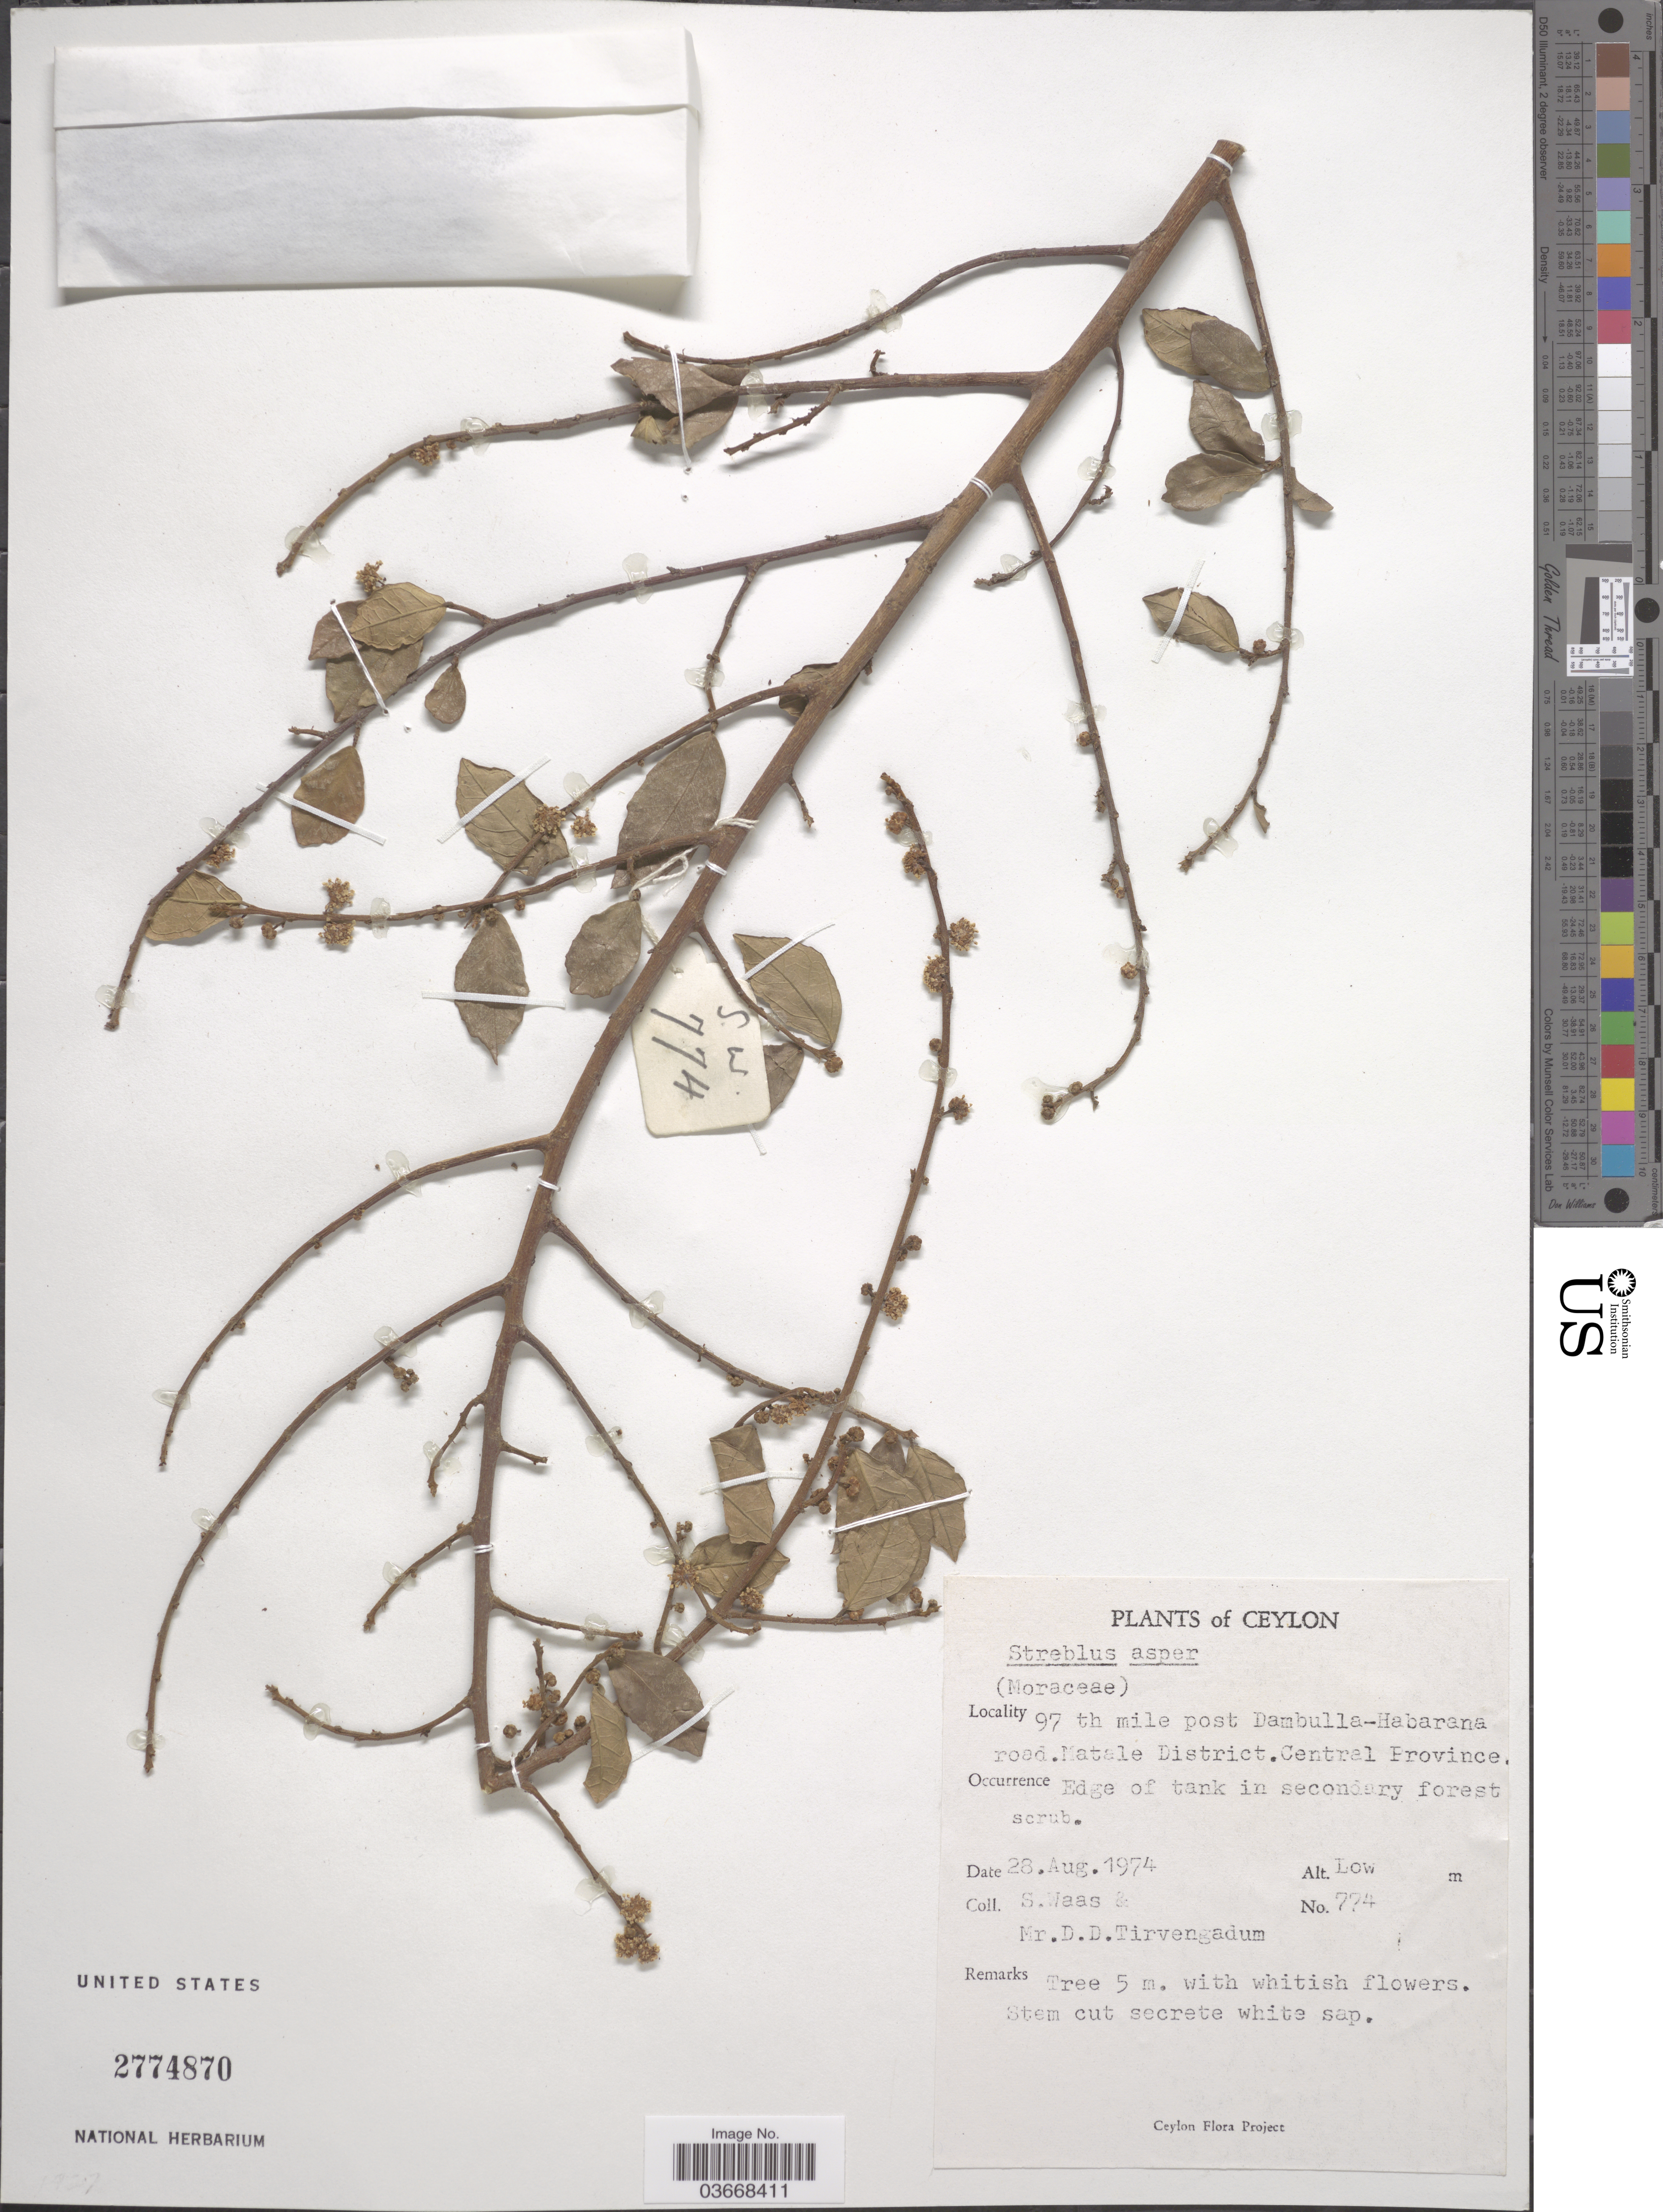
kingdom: Plantae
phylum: Tracheophyta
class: Magnoliopsida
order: Rosales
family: Moraceae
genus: Streblus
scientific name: Streblus asper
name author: Lour.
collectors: S. Waas & D. Tirvengadum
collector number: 774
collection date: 1974-08-28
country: Sri Lanka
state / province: Central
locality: Ceylon. 97 th mile post Dambulla-Habarana road. Matale District. Edge of tank in secondary forest scrub.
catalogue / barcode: US 2774870